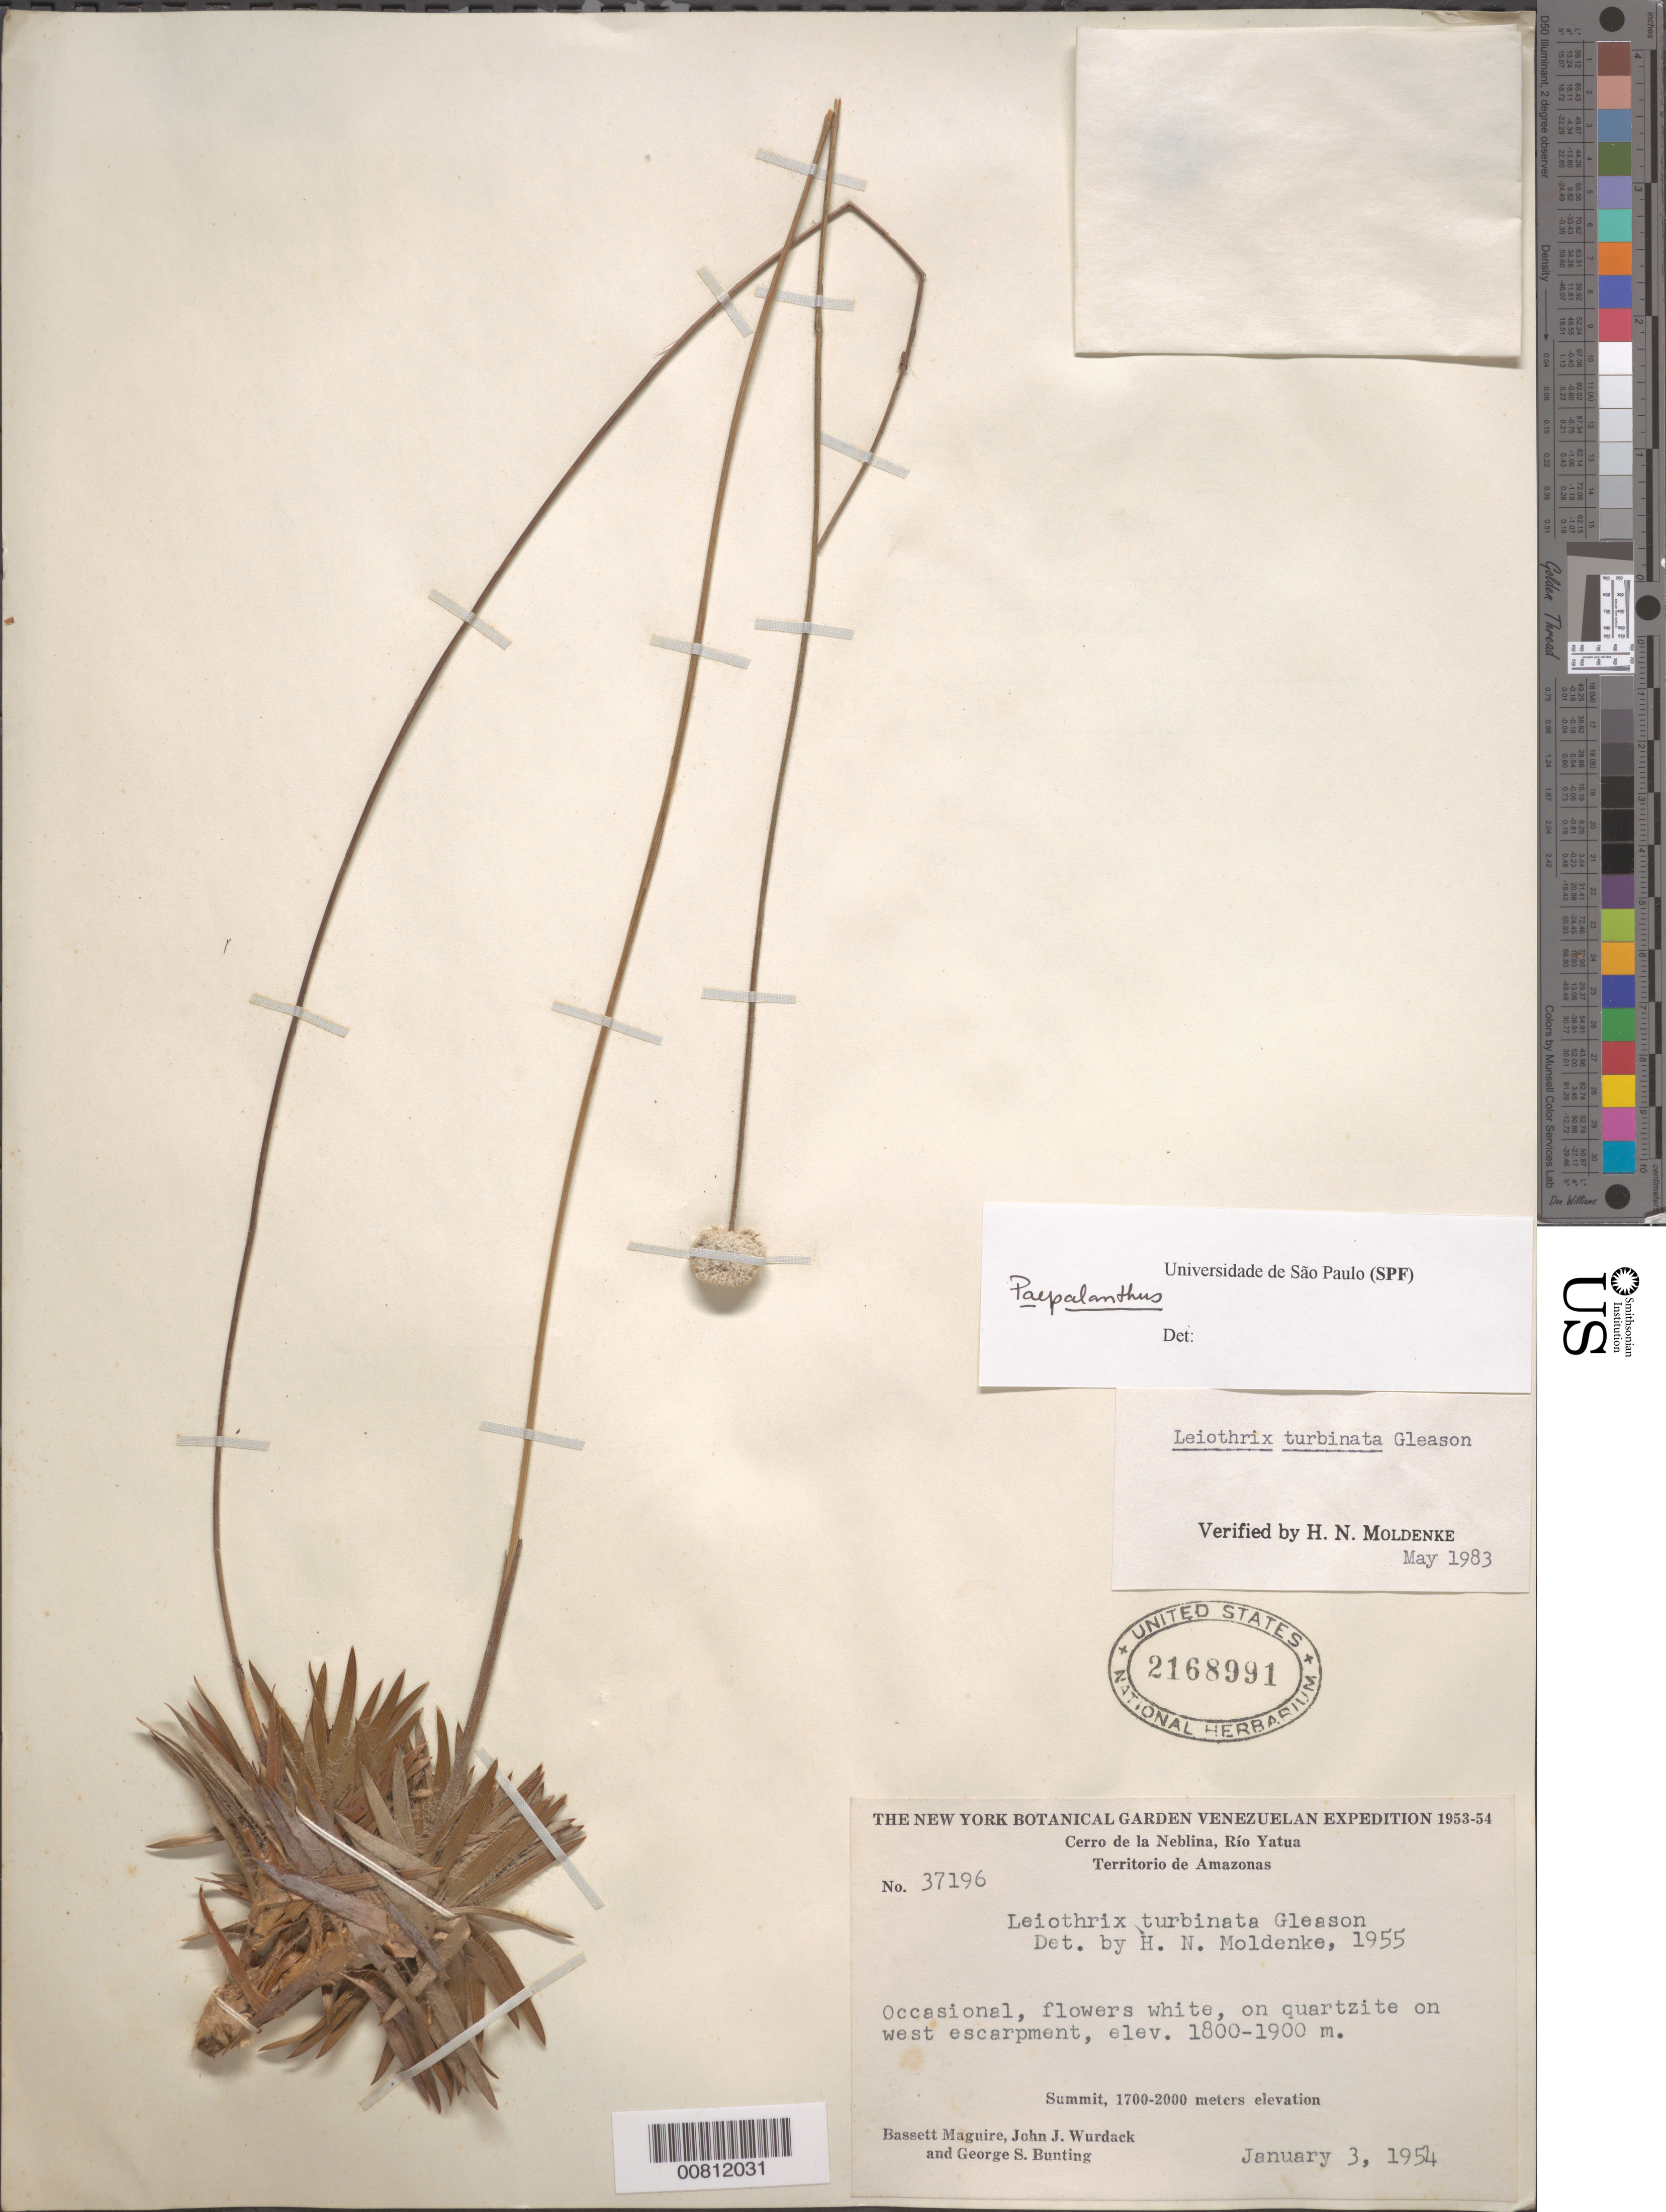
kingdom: Plantae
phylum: Tracheophyta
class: Liliopsida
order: Poales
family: Eriocaulaceae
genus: Paepalanthus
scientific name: Paepalanthus sp.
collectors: B. Maguire, J. J. Wurdack & G. S. Bunting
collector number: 37196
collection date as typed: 3-Jan-54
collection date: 1954-01-03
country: Venezuela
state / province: Amazonas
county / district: Río Negro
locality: Cerro de la Neblina, Río Yatua, 1-3 km N of Cumbre Camp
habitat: On quartzite on west escarpment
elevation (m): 1800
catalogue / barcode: US 2168991